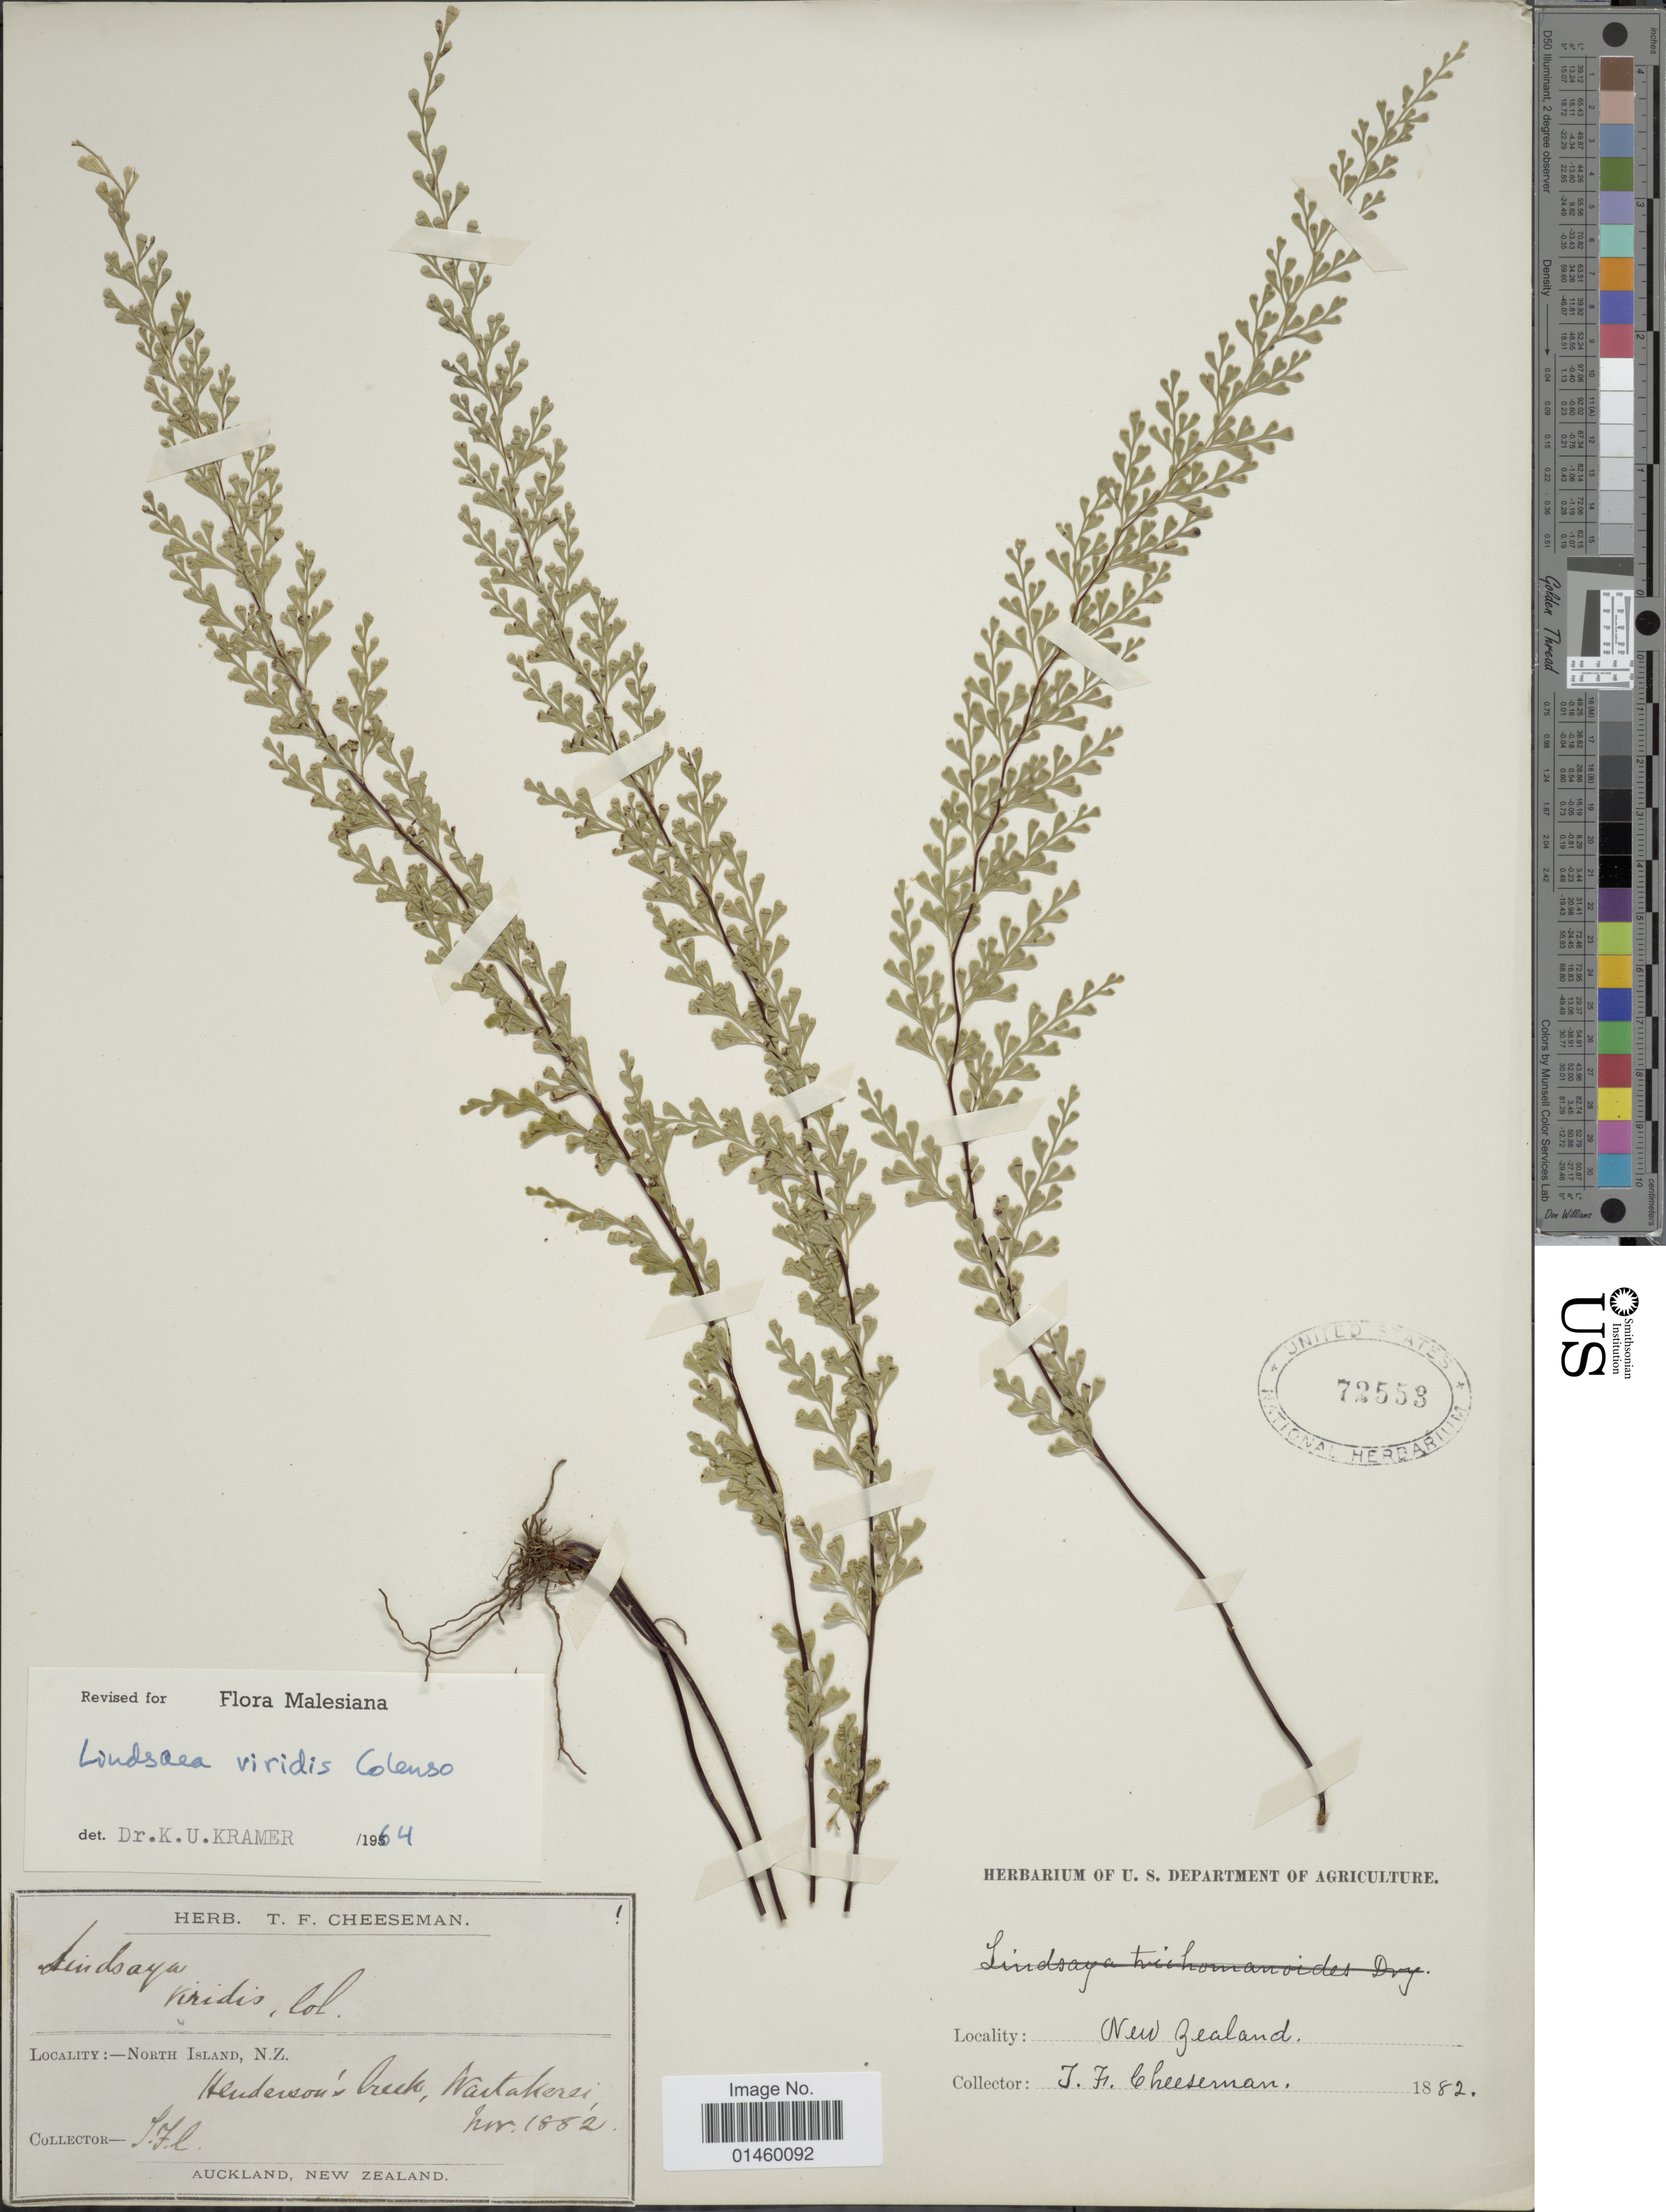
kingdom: Plantae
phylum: Tracheophyta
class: Polypodiopsida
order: Polypodiales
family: Lindsaeaceae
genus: Lindsaea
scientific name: Lindsaea viridis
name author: Copel.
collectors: T. F. Cheeseman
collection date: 1882-11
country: New Zealand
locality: North Island, N.Z. Hederson's Creek, Waitakerei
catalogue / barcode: US 72553